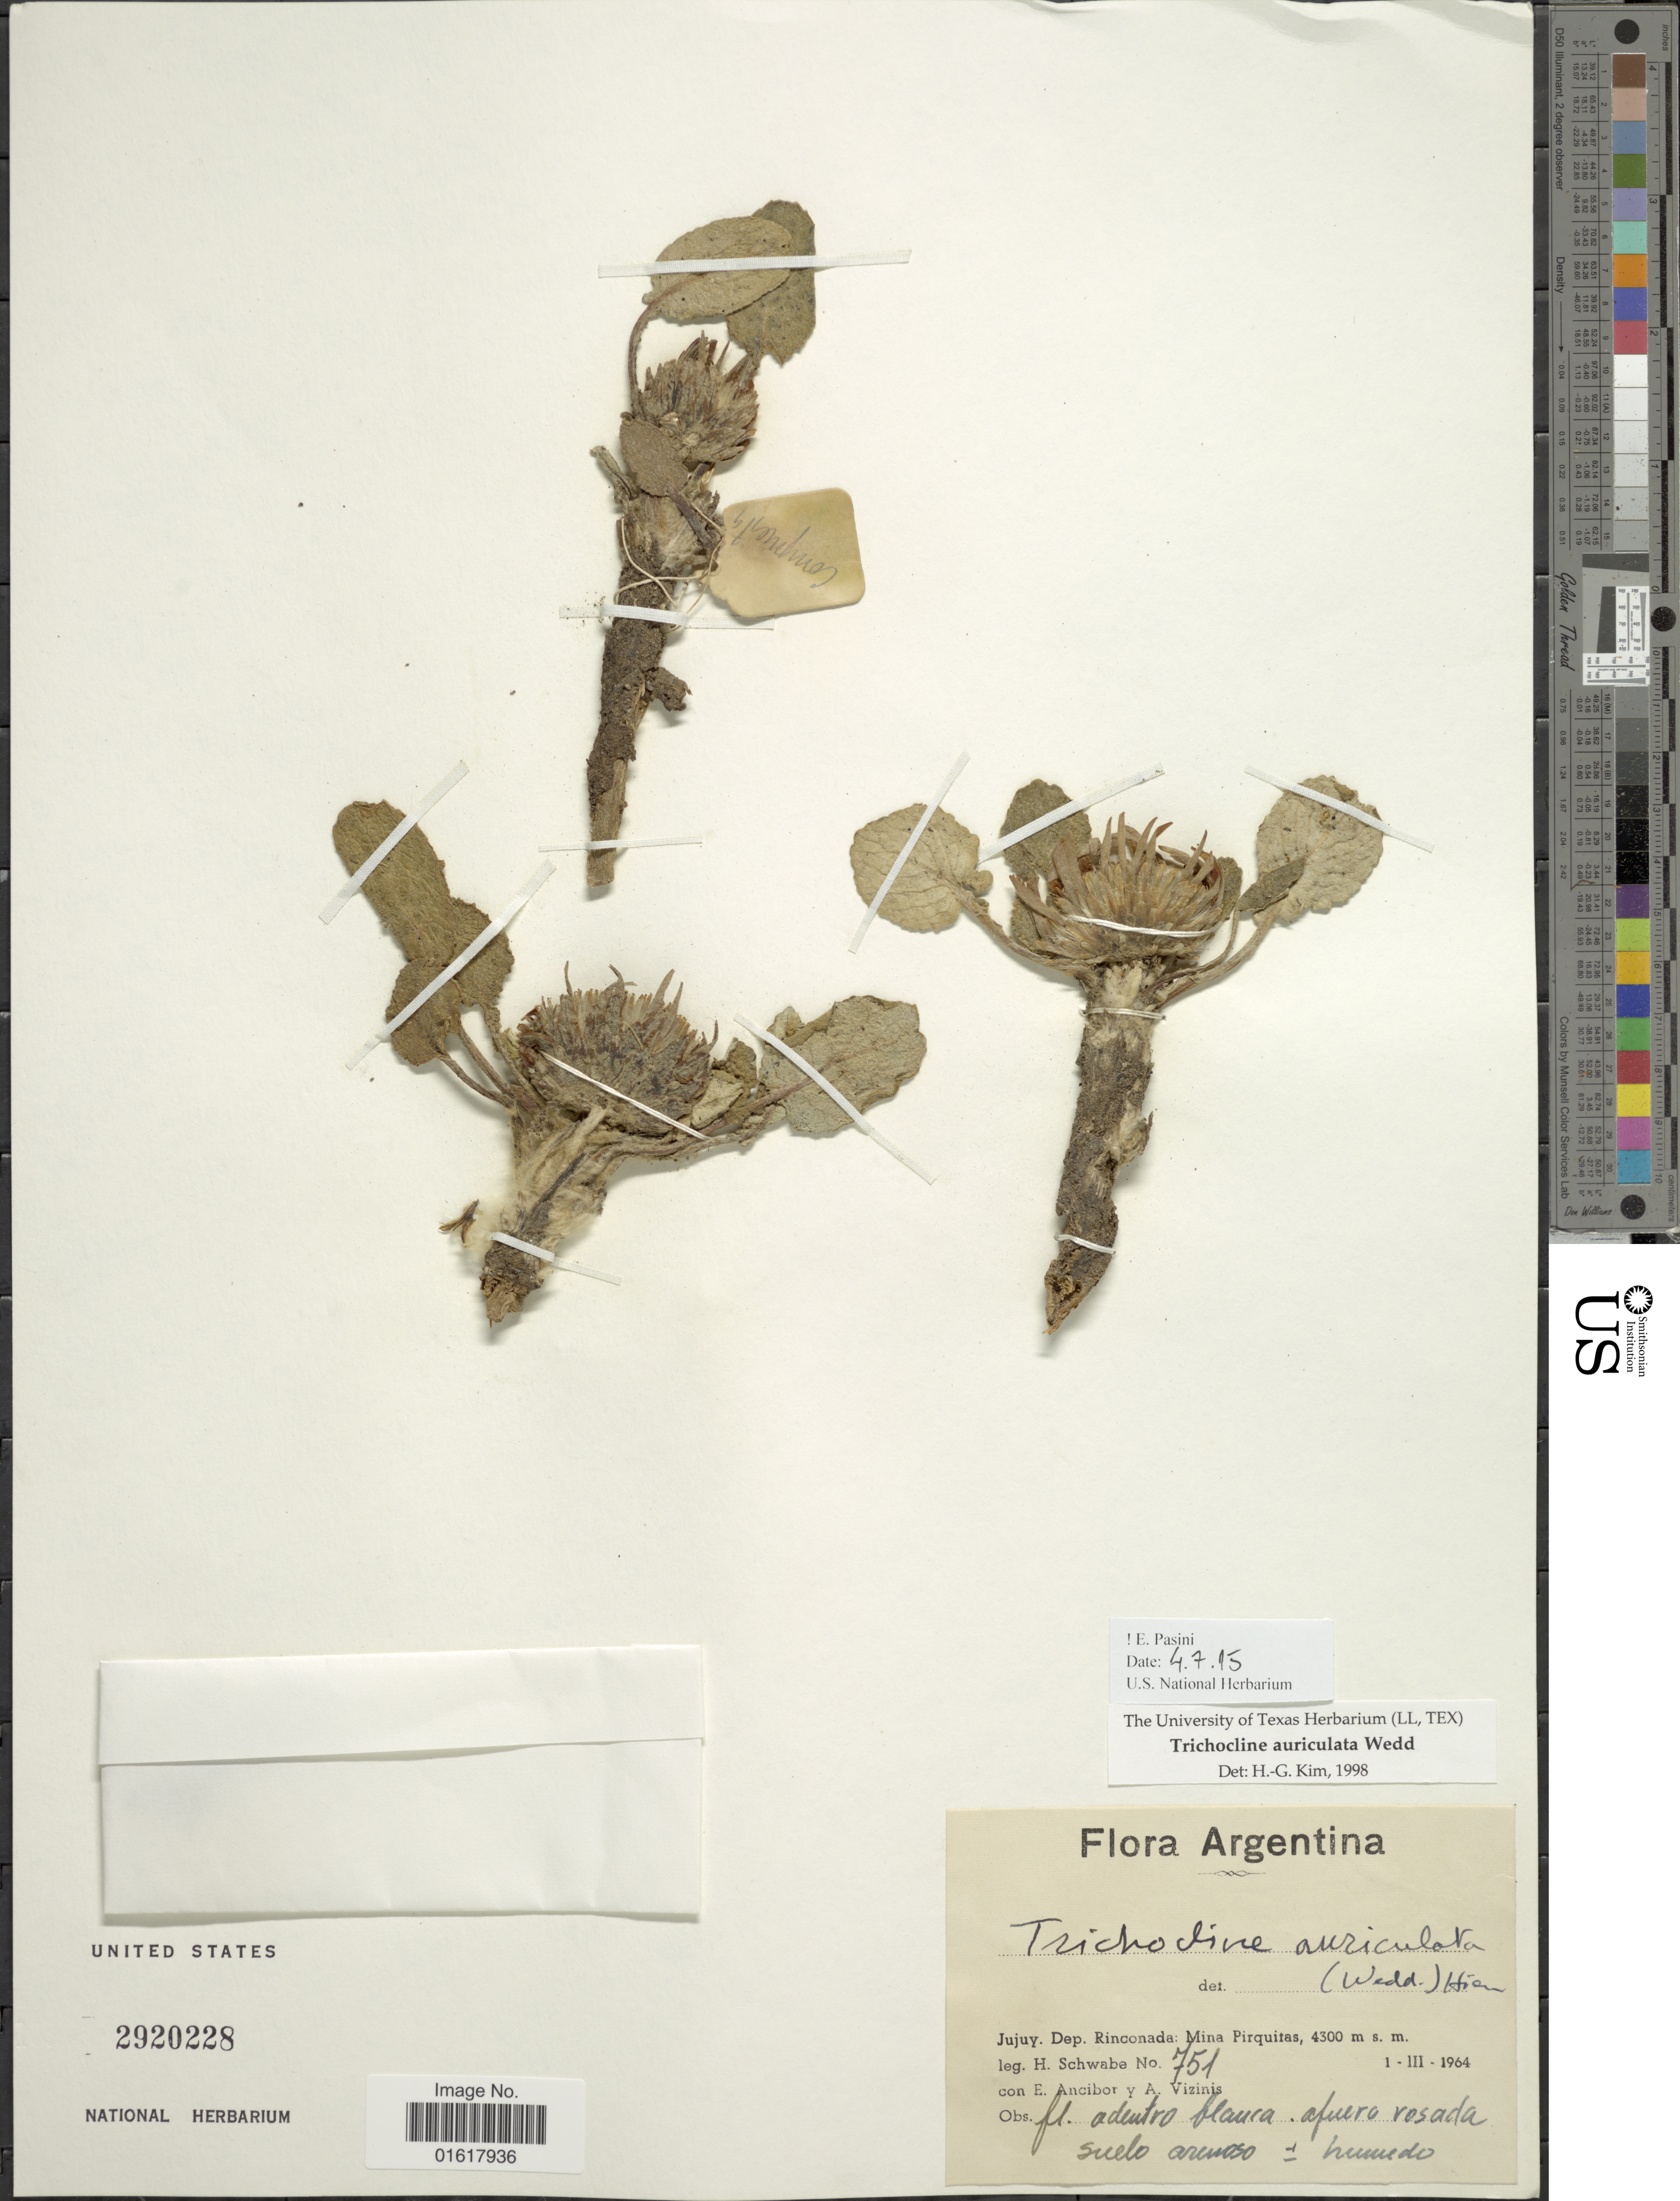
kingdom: Plantae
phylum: Tracheophyta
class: Magnoliopsida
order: Asterales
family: Asteraceae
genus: Trichocline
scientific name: Trichocline auriculata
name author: (Wedd.) Hieron.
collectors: H. Schwabe, E. Ancibor & A. Vizinis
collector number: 751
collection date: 1964-03-01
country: Argentina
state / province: Jujuy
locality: Dep. Rinconada: Mina Pirquitas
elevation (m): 4300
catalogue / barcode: US 2920228